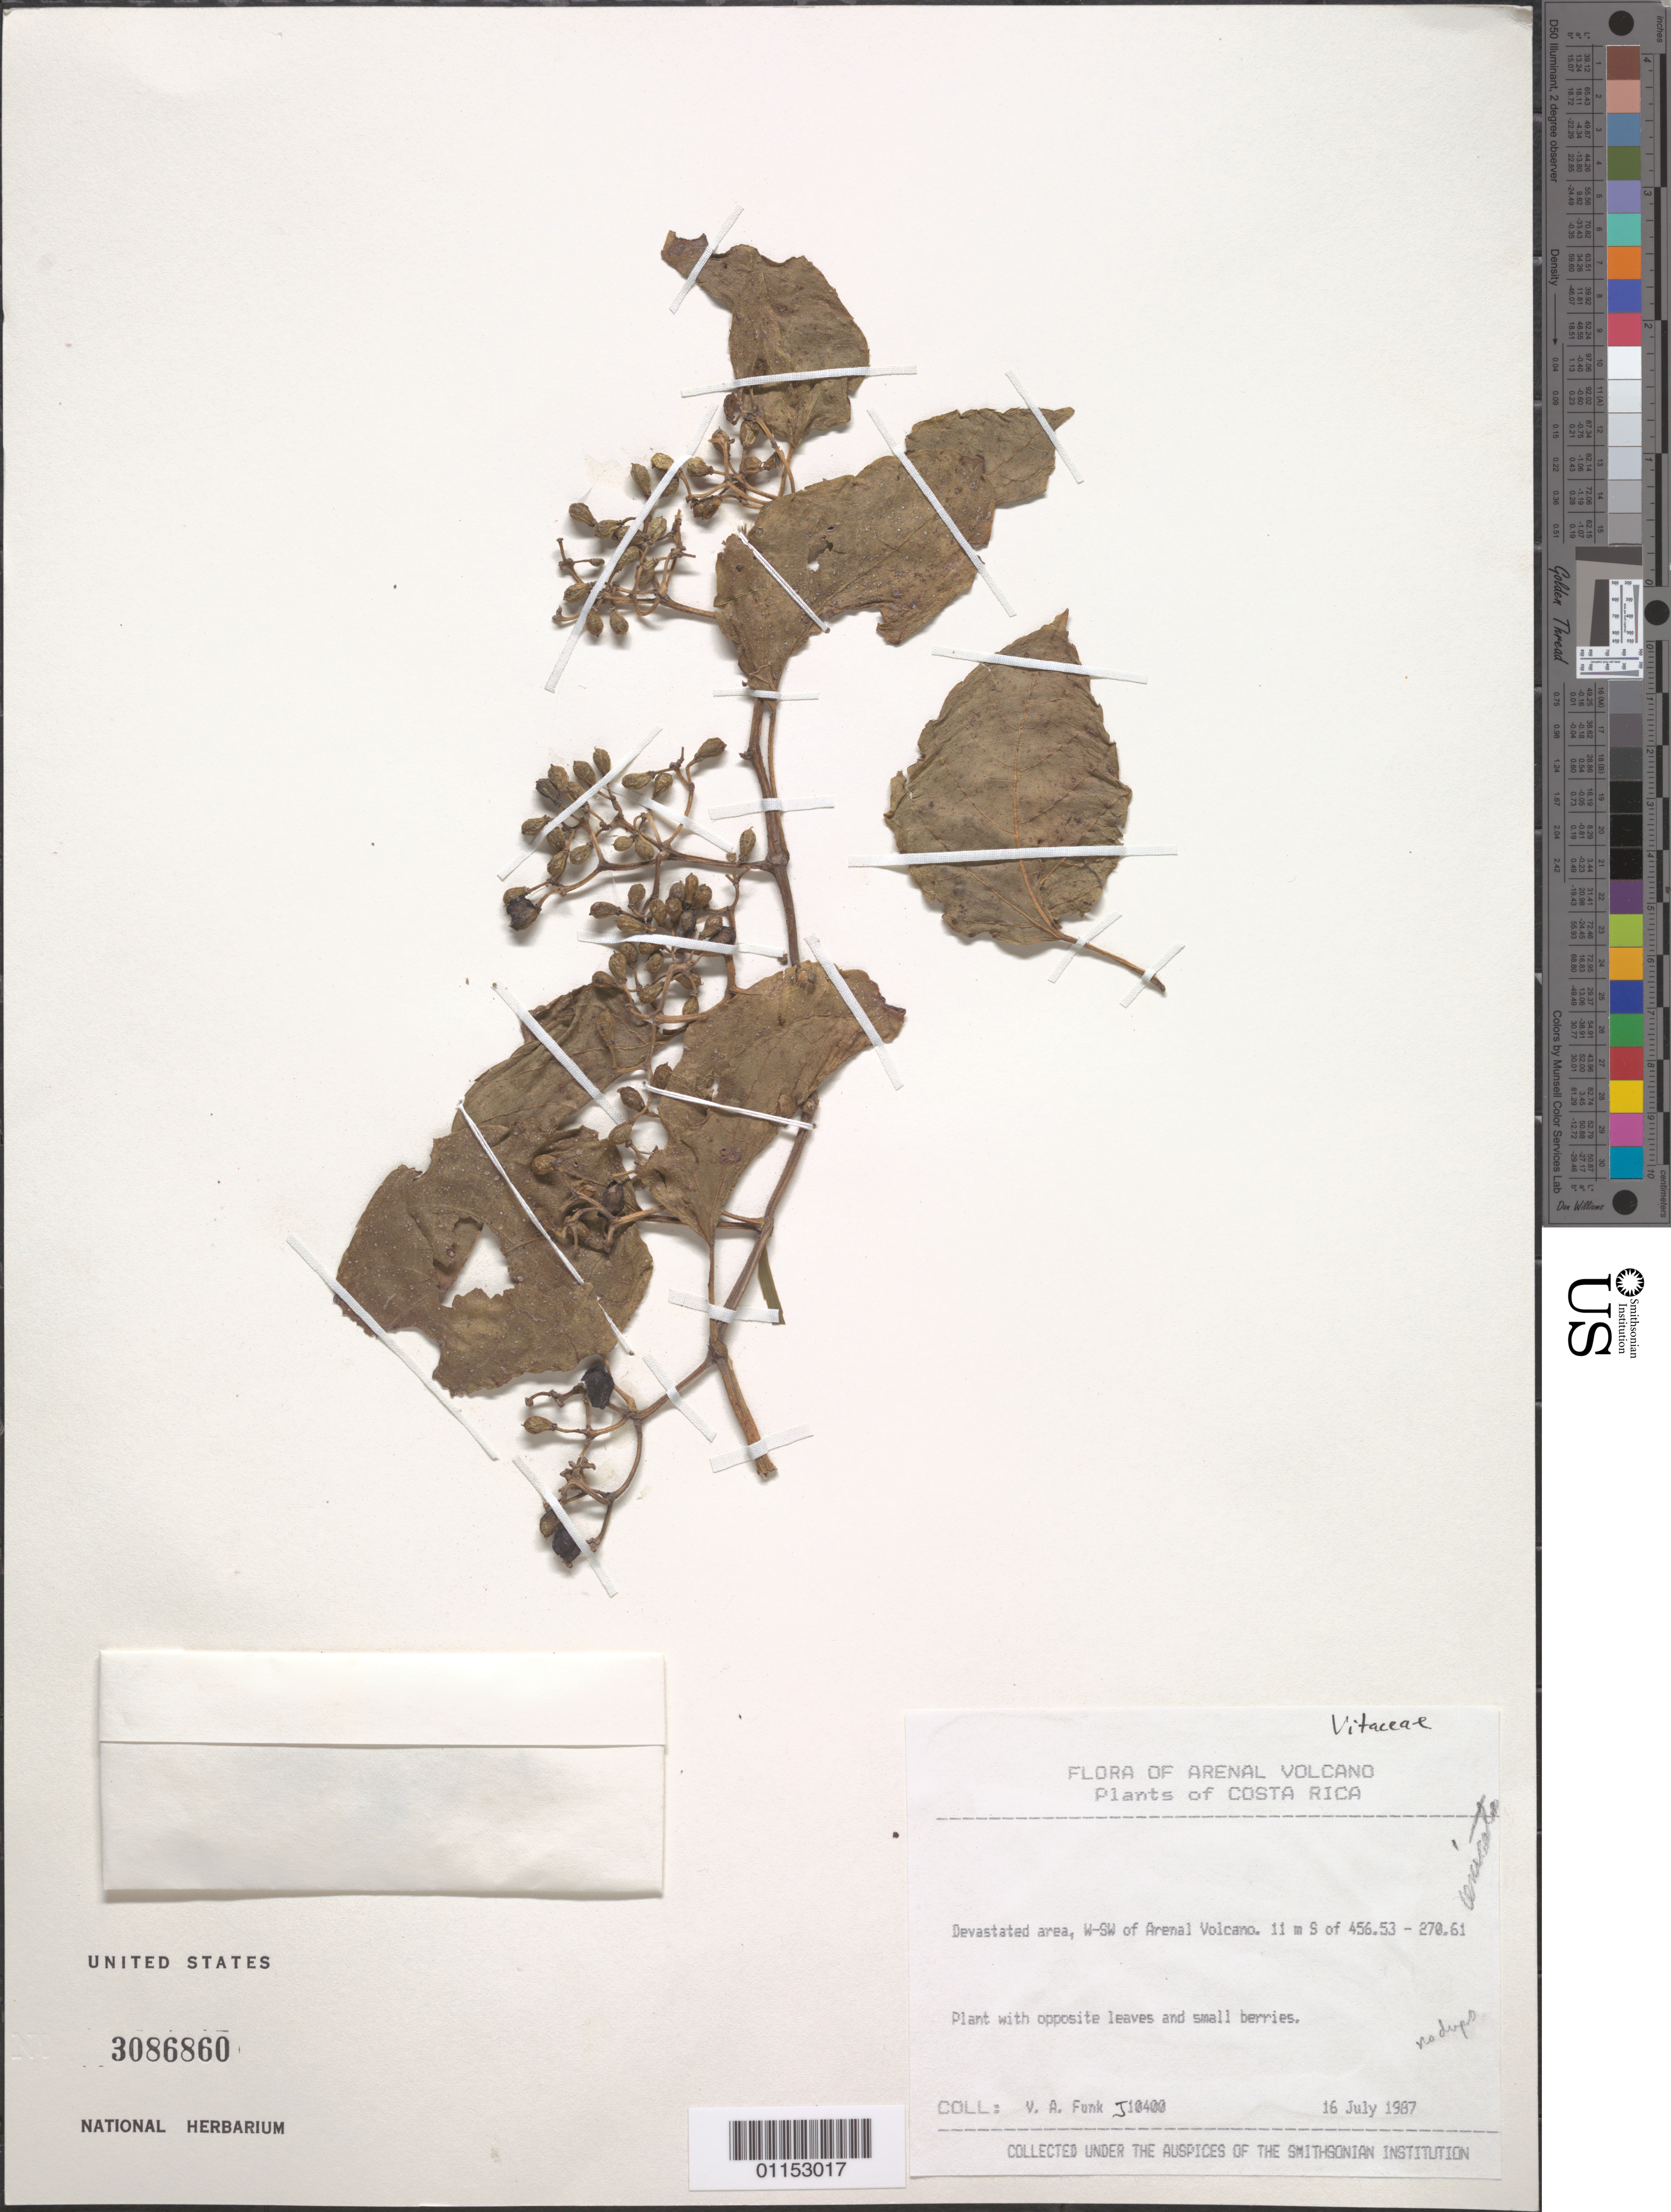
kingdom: Plantae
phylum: Tracheophyta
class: Magnoliopsida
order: Vitales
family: Vitaceae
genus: Cissus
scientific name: Cissus sp.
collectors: V. Funk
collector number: J 10400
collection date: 1987-07-16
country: Costa Rica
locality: W-SW of Arenal Volcano. 11 m S of 456.53 - 270.61.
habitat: Plant with opposite leaves and small berries.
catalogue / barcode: US 3086860